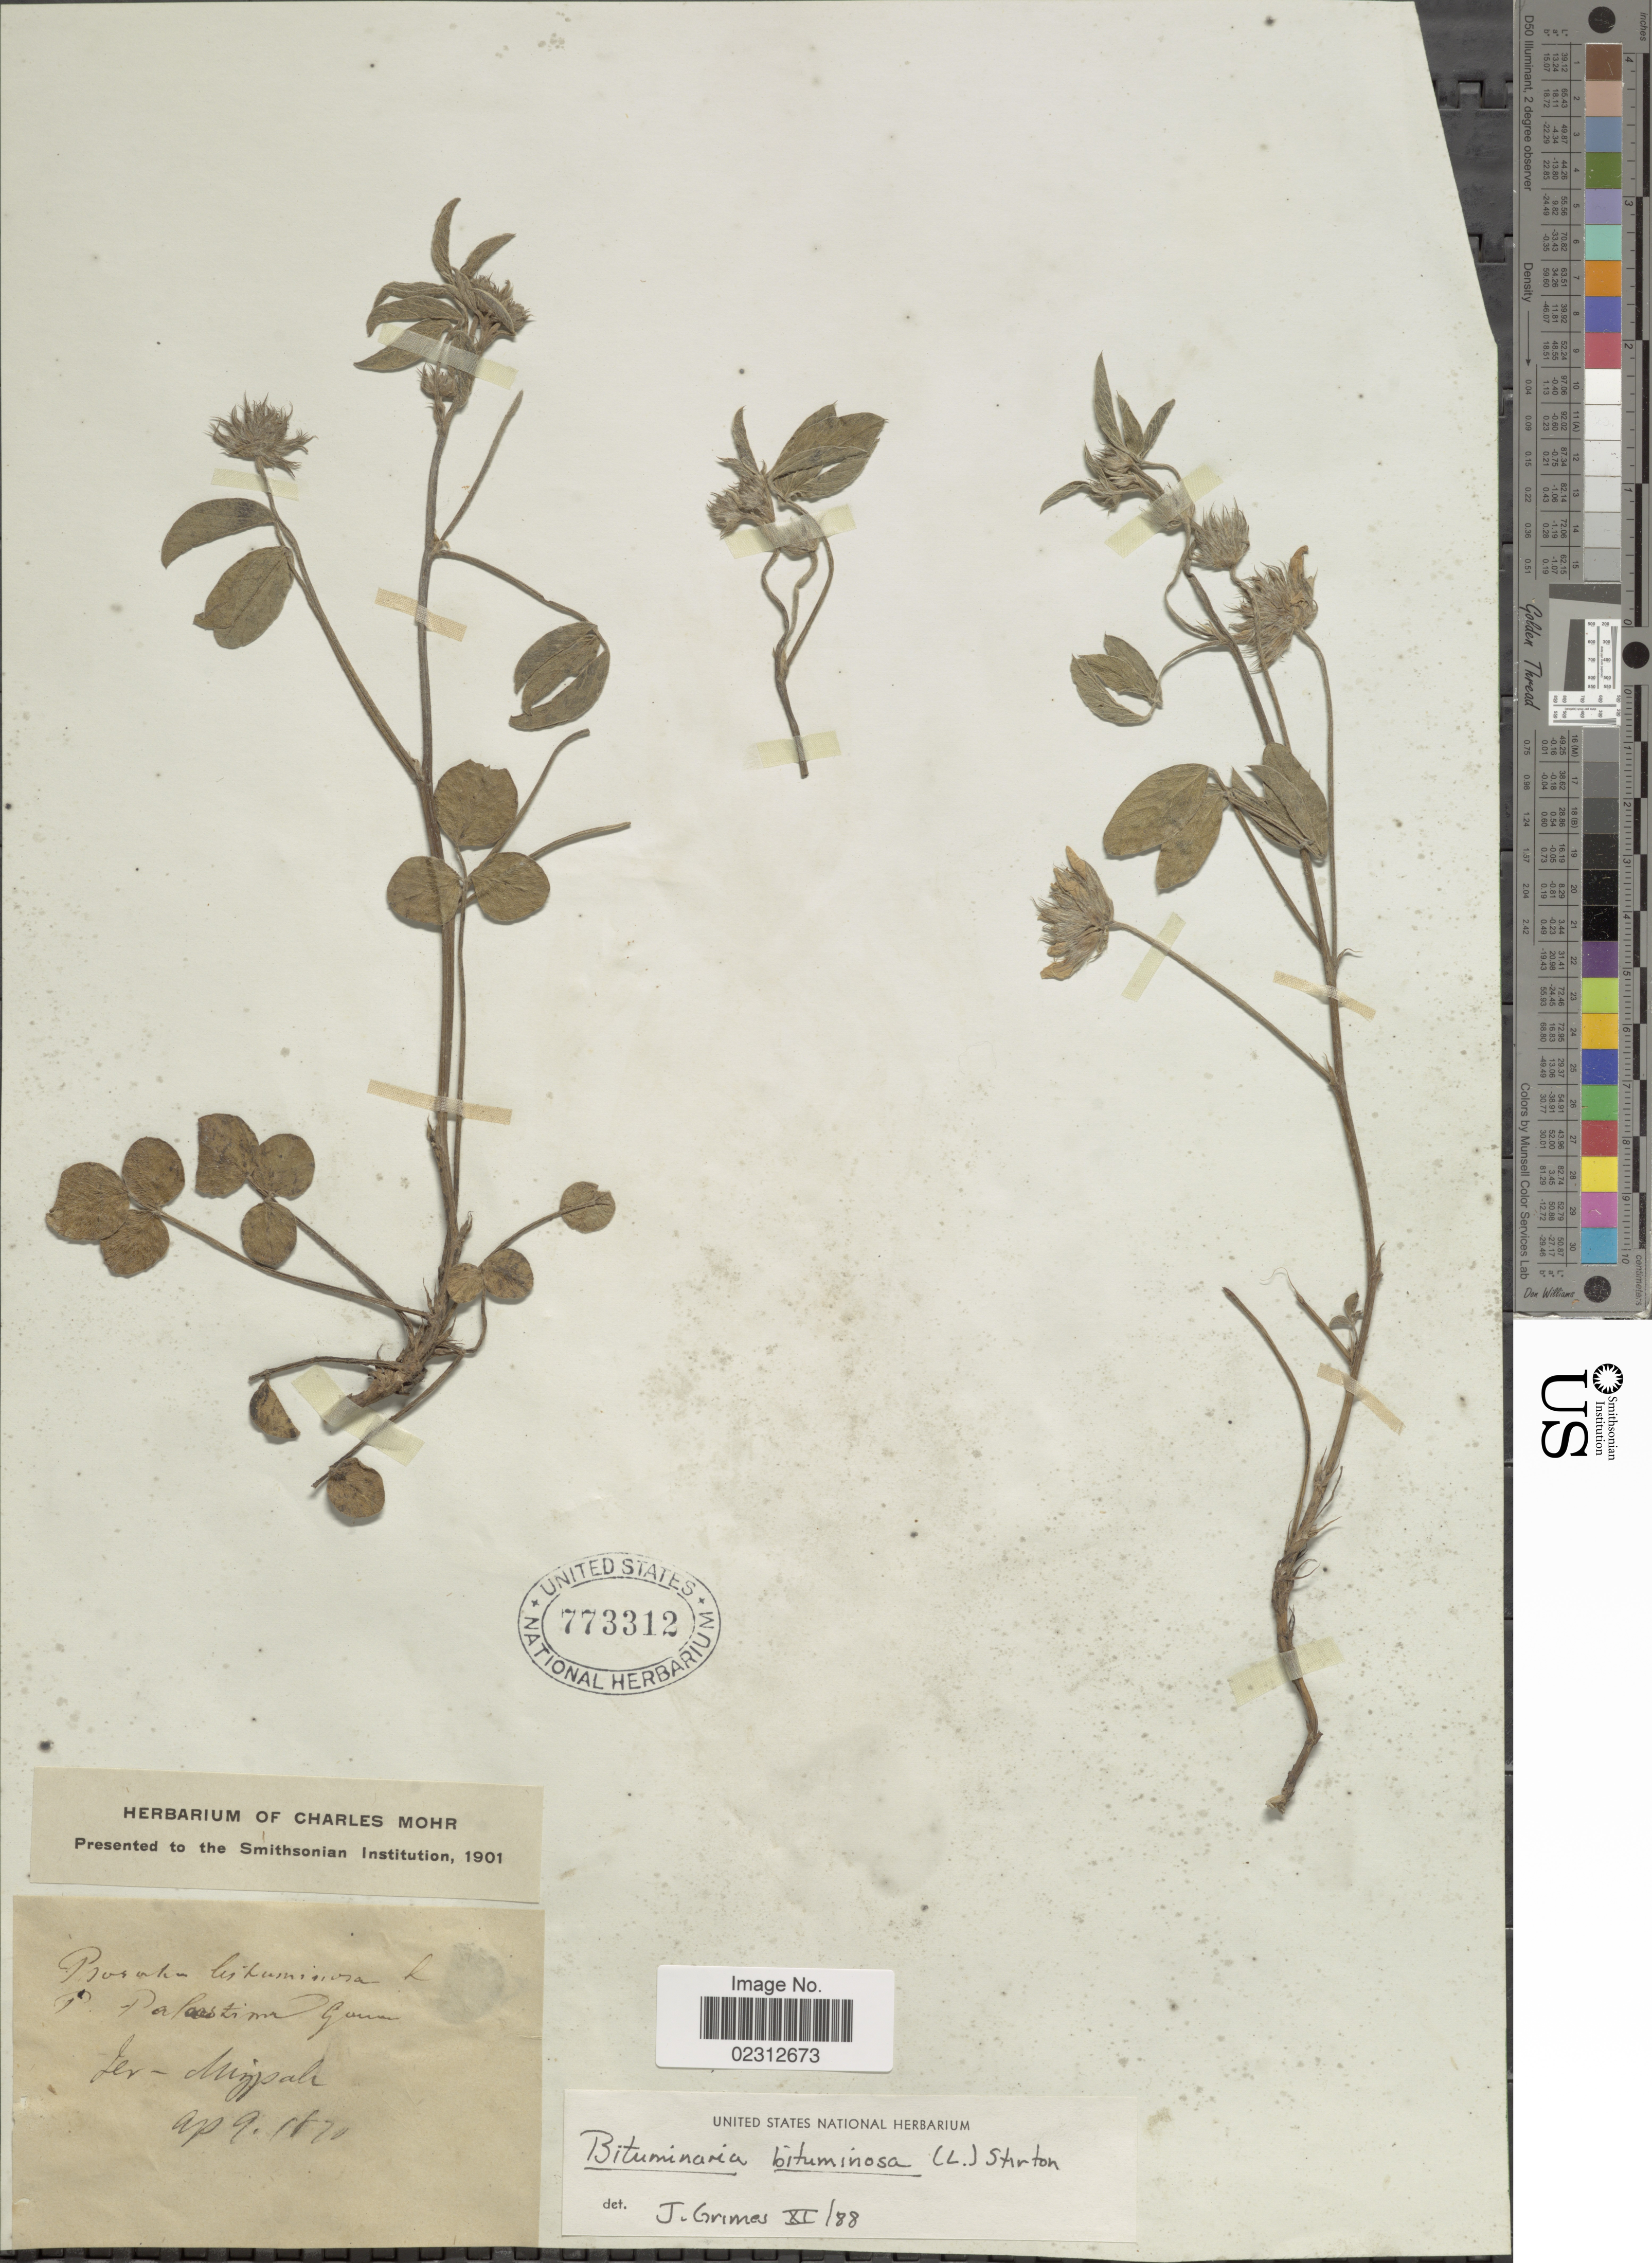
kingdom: Plantae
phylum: Tracheophyta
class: Magnoliopsida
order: Fabales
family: Fabaceae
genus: Bituminaria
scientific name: Bituminaria bituminosa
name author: (L.) C.H. Stirt.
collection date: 1820-04-09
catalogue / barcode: US 77312